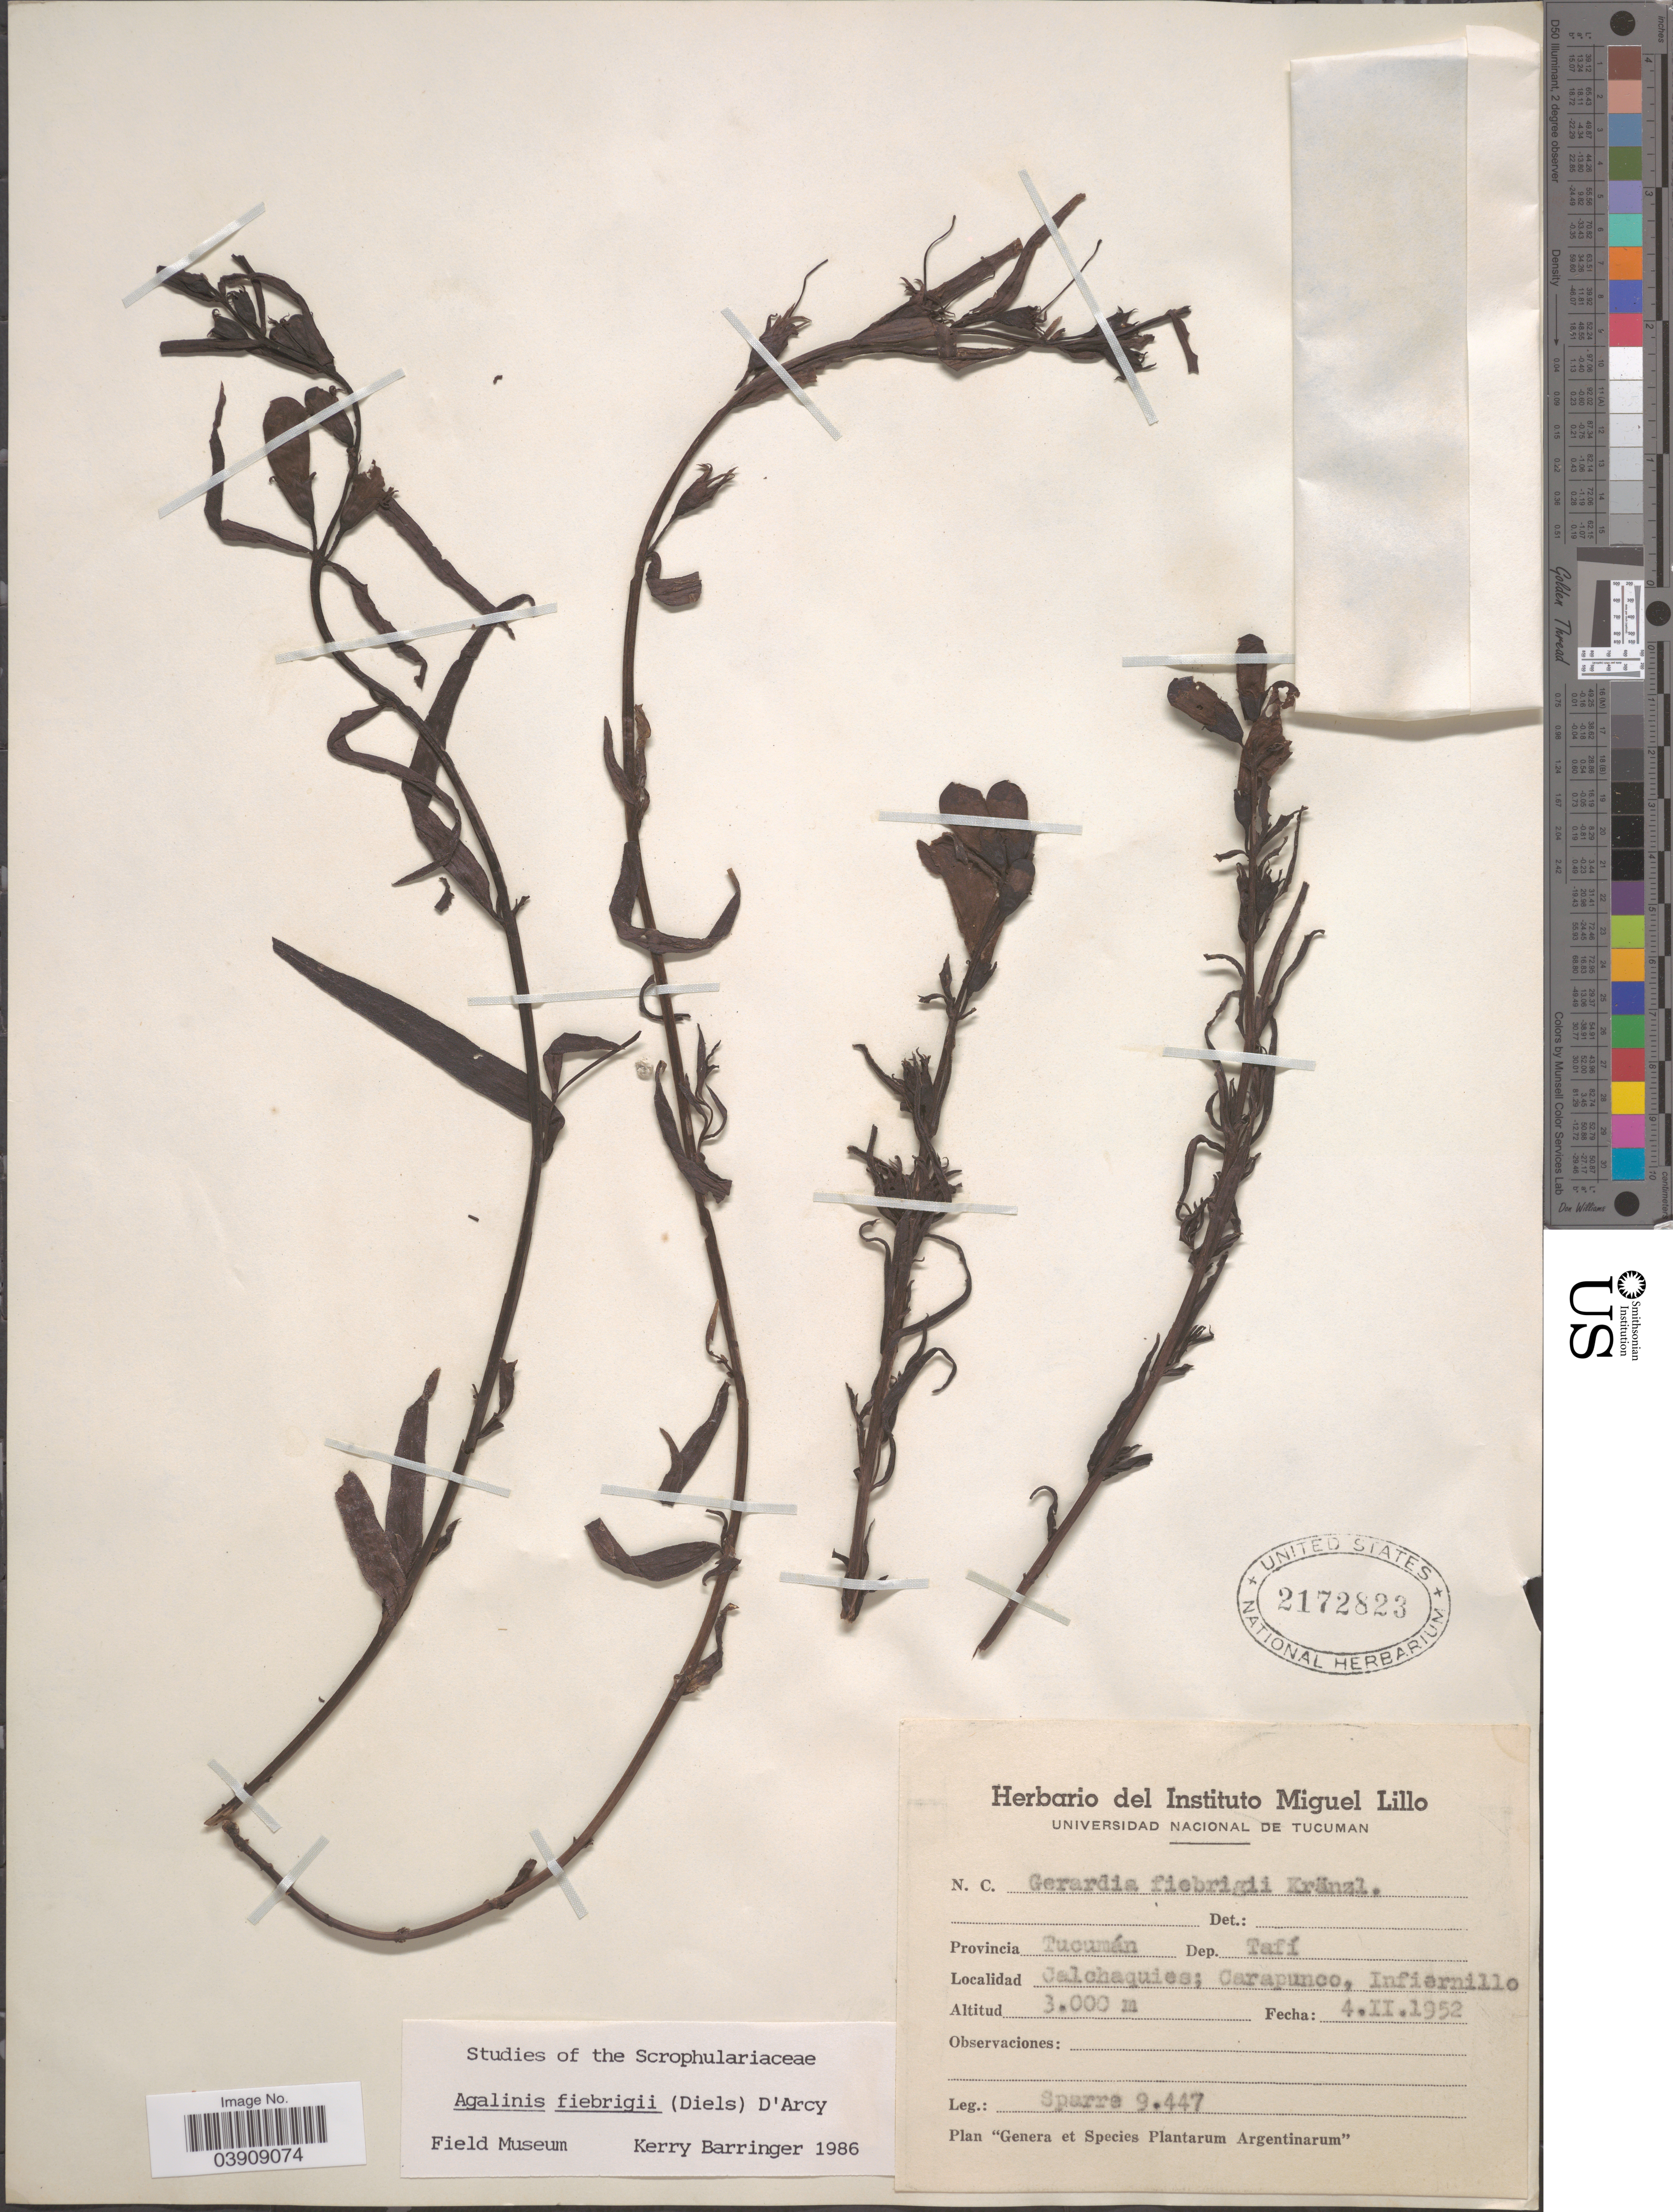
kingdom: Plantae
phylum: Tracheophyta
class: Magnoliopsida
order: Lamiales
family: Orobanchaceae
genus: Agalinis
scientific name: Agalinis fiebrigii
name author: (Diels) D'Arcy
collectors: Sparre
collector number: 9447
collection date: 1952-02-04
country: Argentina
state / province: Tucuman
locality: Dep. Tafí. Calchaquies; Carapunco, Infiernillo.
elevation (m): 3000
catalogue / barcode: US 2172823